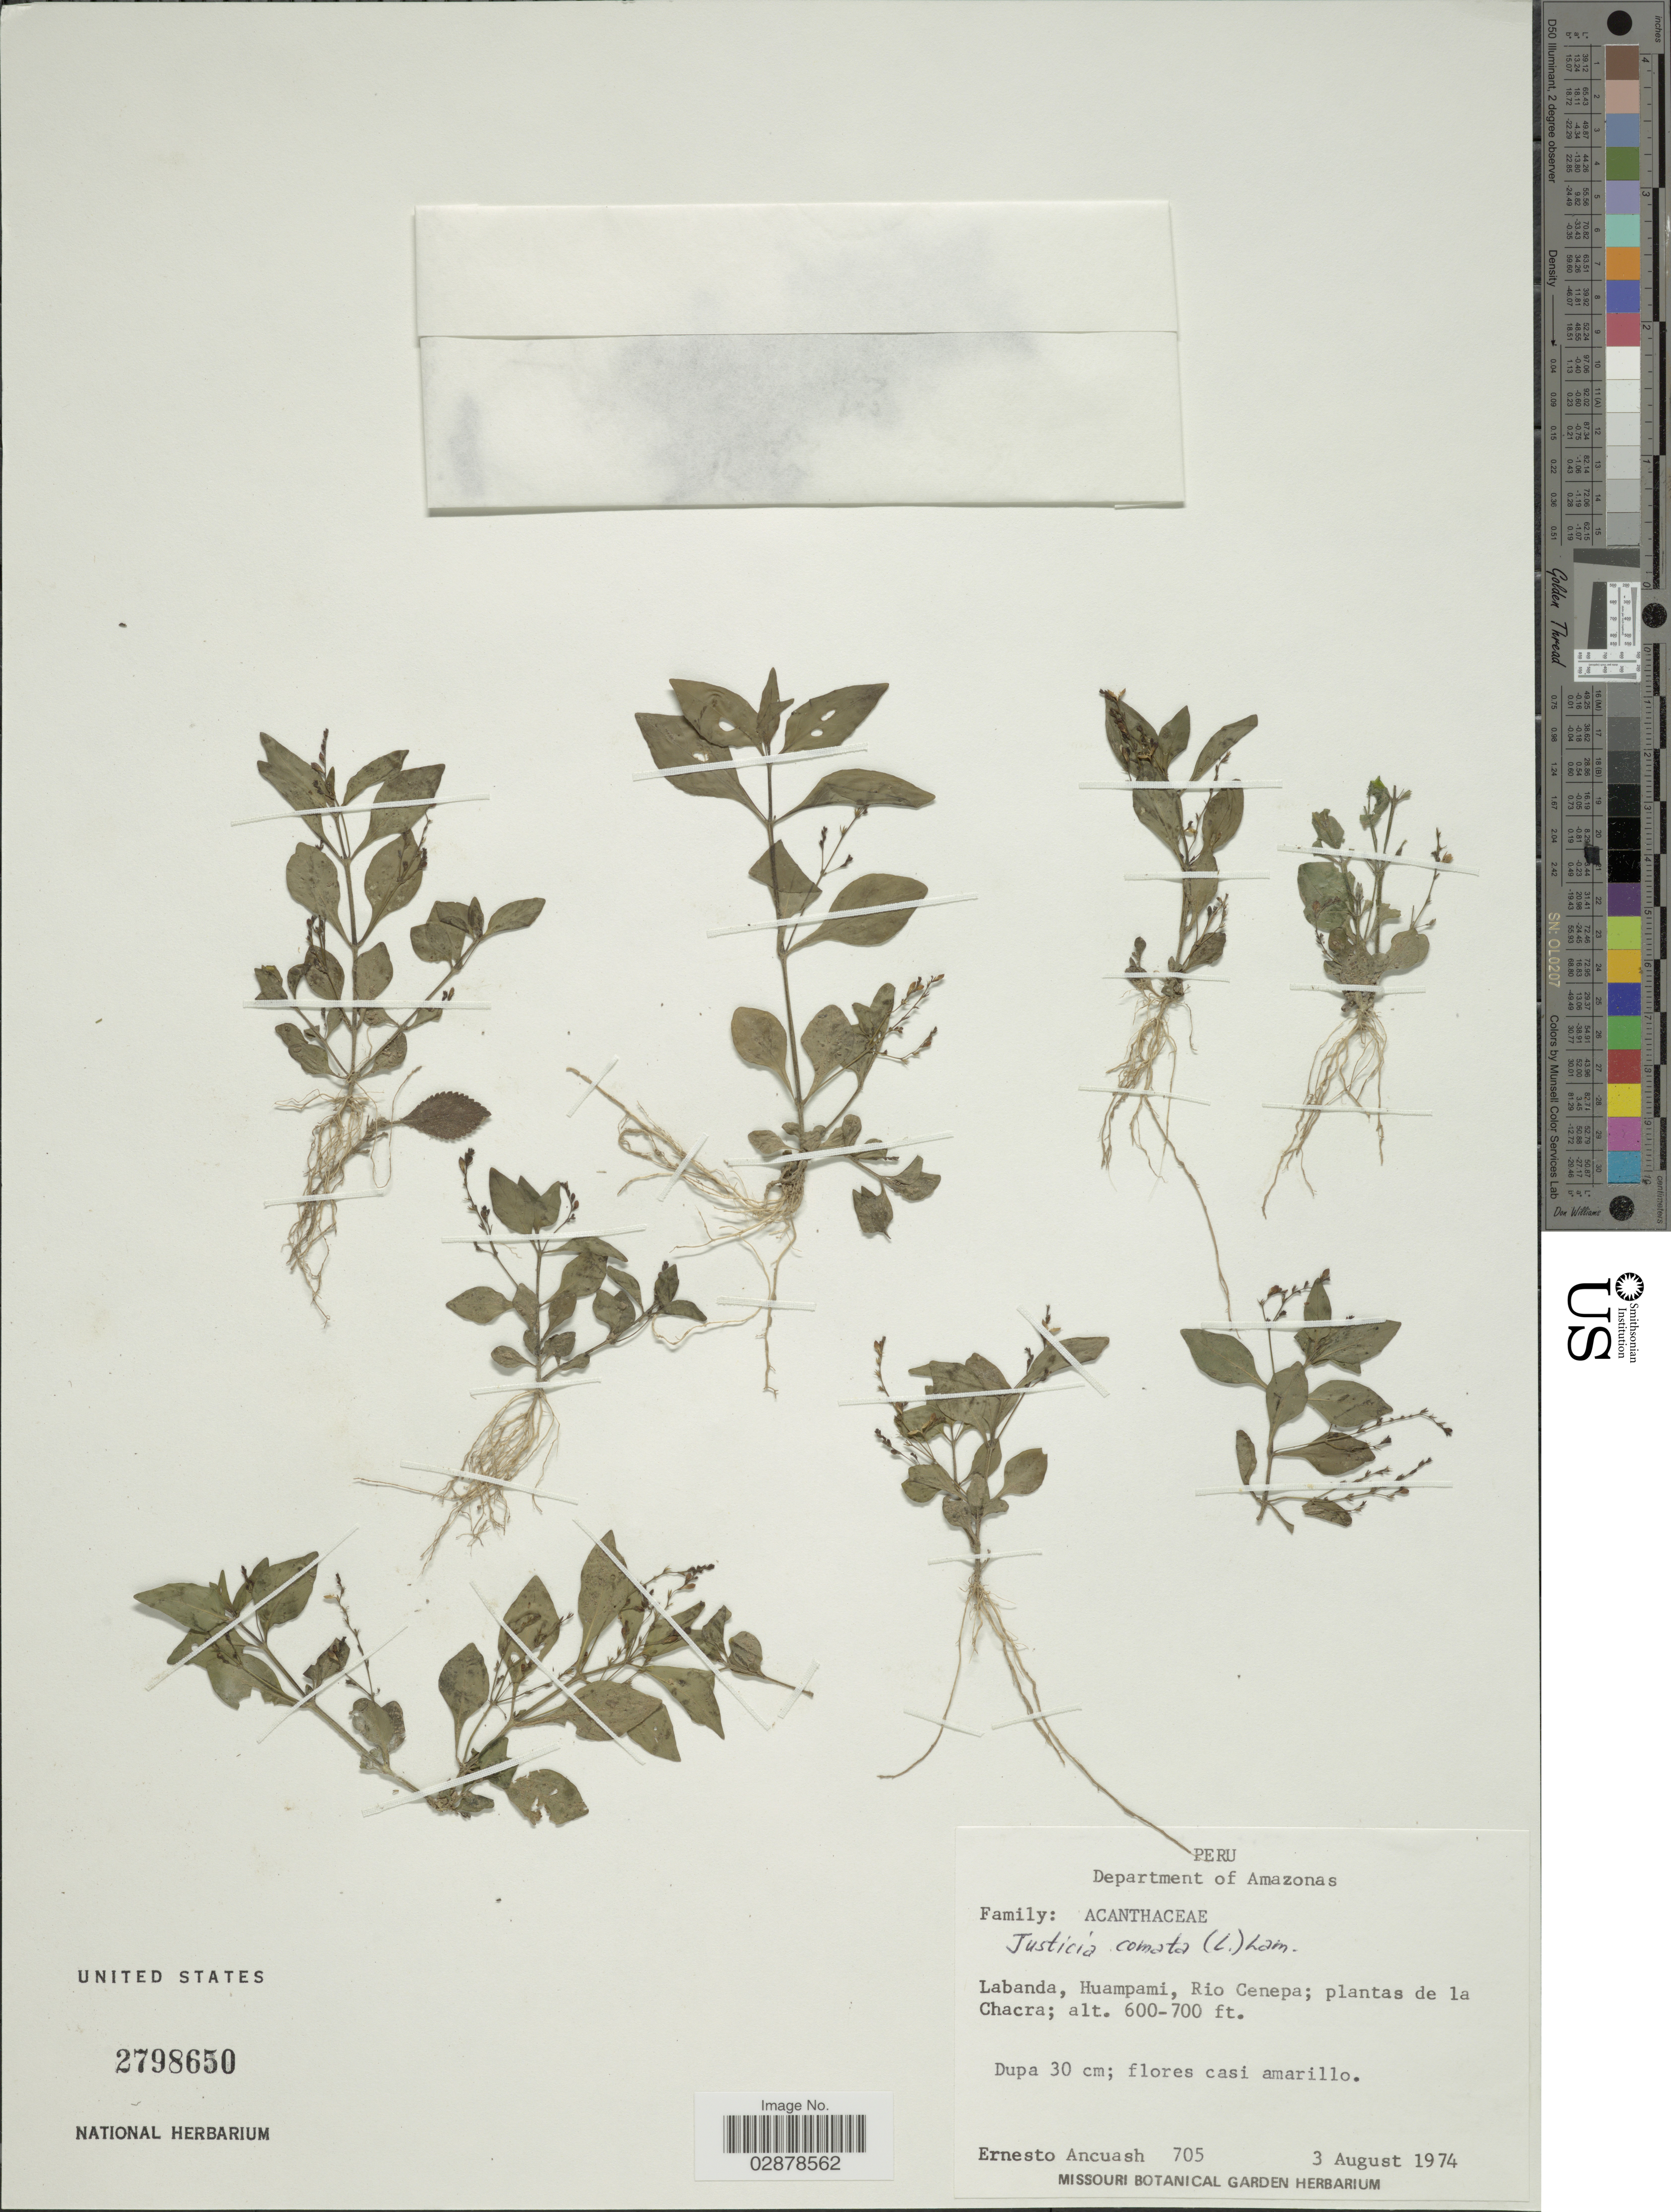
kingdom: Plantae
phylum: Tracheophyta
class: Magnoliopsida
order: Lamiales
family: Acanthaceae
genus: Justicia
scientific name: Justicia comata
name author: (L.) Lam.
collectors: E. Ancuash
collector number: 705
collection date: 1974-08-03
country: Peru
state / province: Amazonas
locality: Department of Amazonas, Labanda, Huampami, Rio Cenepa; plantas de la Chacra.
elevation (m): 183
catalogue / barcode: US 2798650